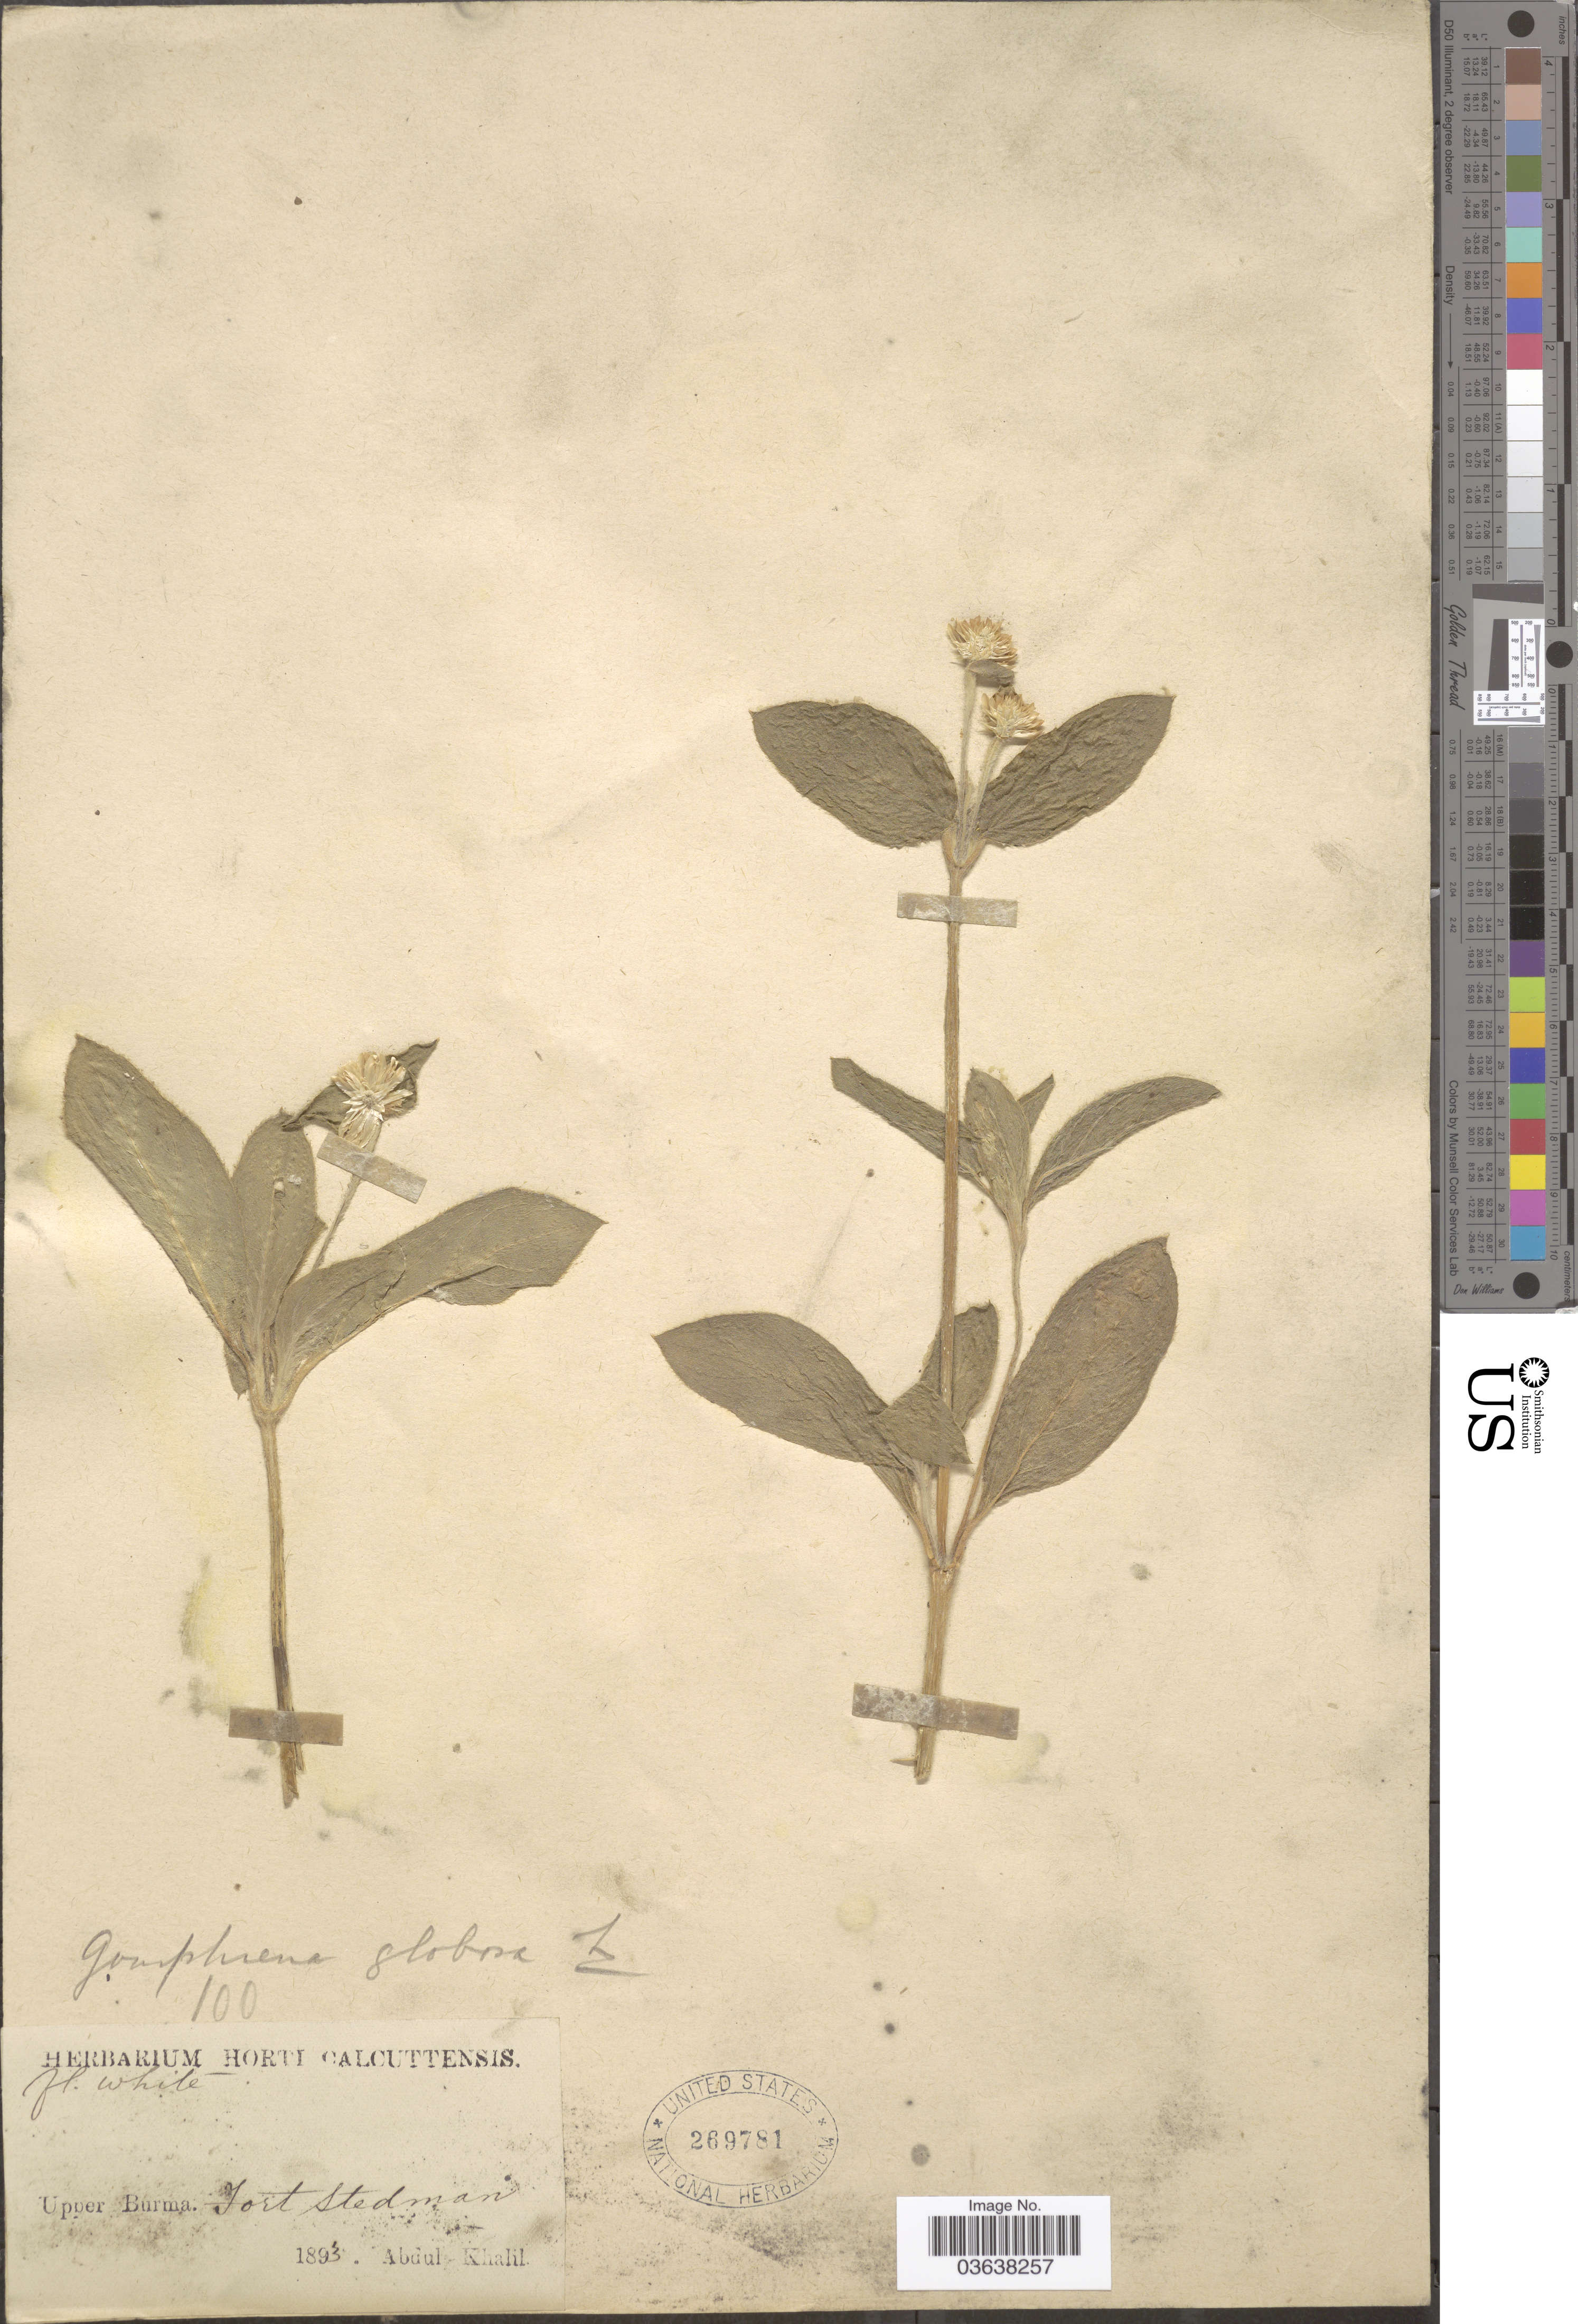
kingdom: Plantae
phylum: Tracheophyta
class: Magnoliopsida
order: Caryophyllales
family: Amaranthaceae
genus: Gomphrena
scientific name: Gomphrena globosa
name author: L.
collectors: A. Khalil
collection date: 1893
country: Myanmar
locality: Upper Burma. Fort Stedman.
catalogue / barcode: US 269781